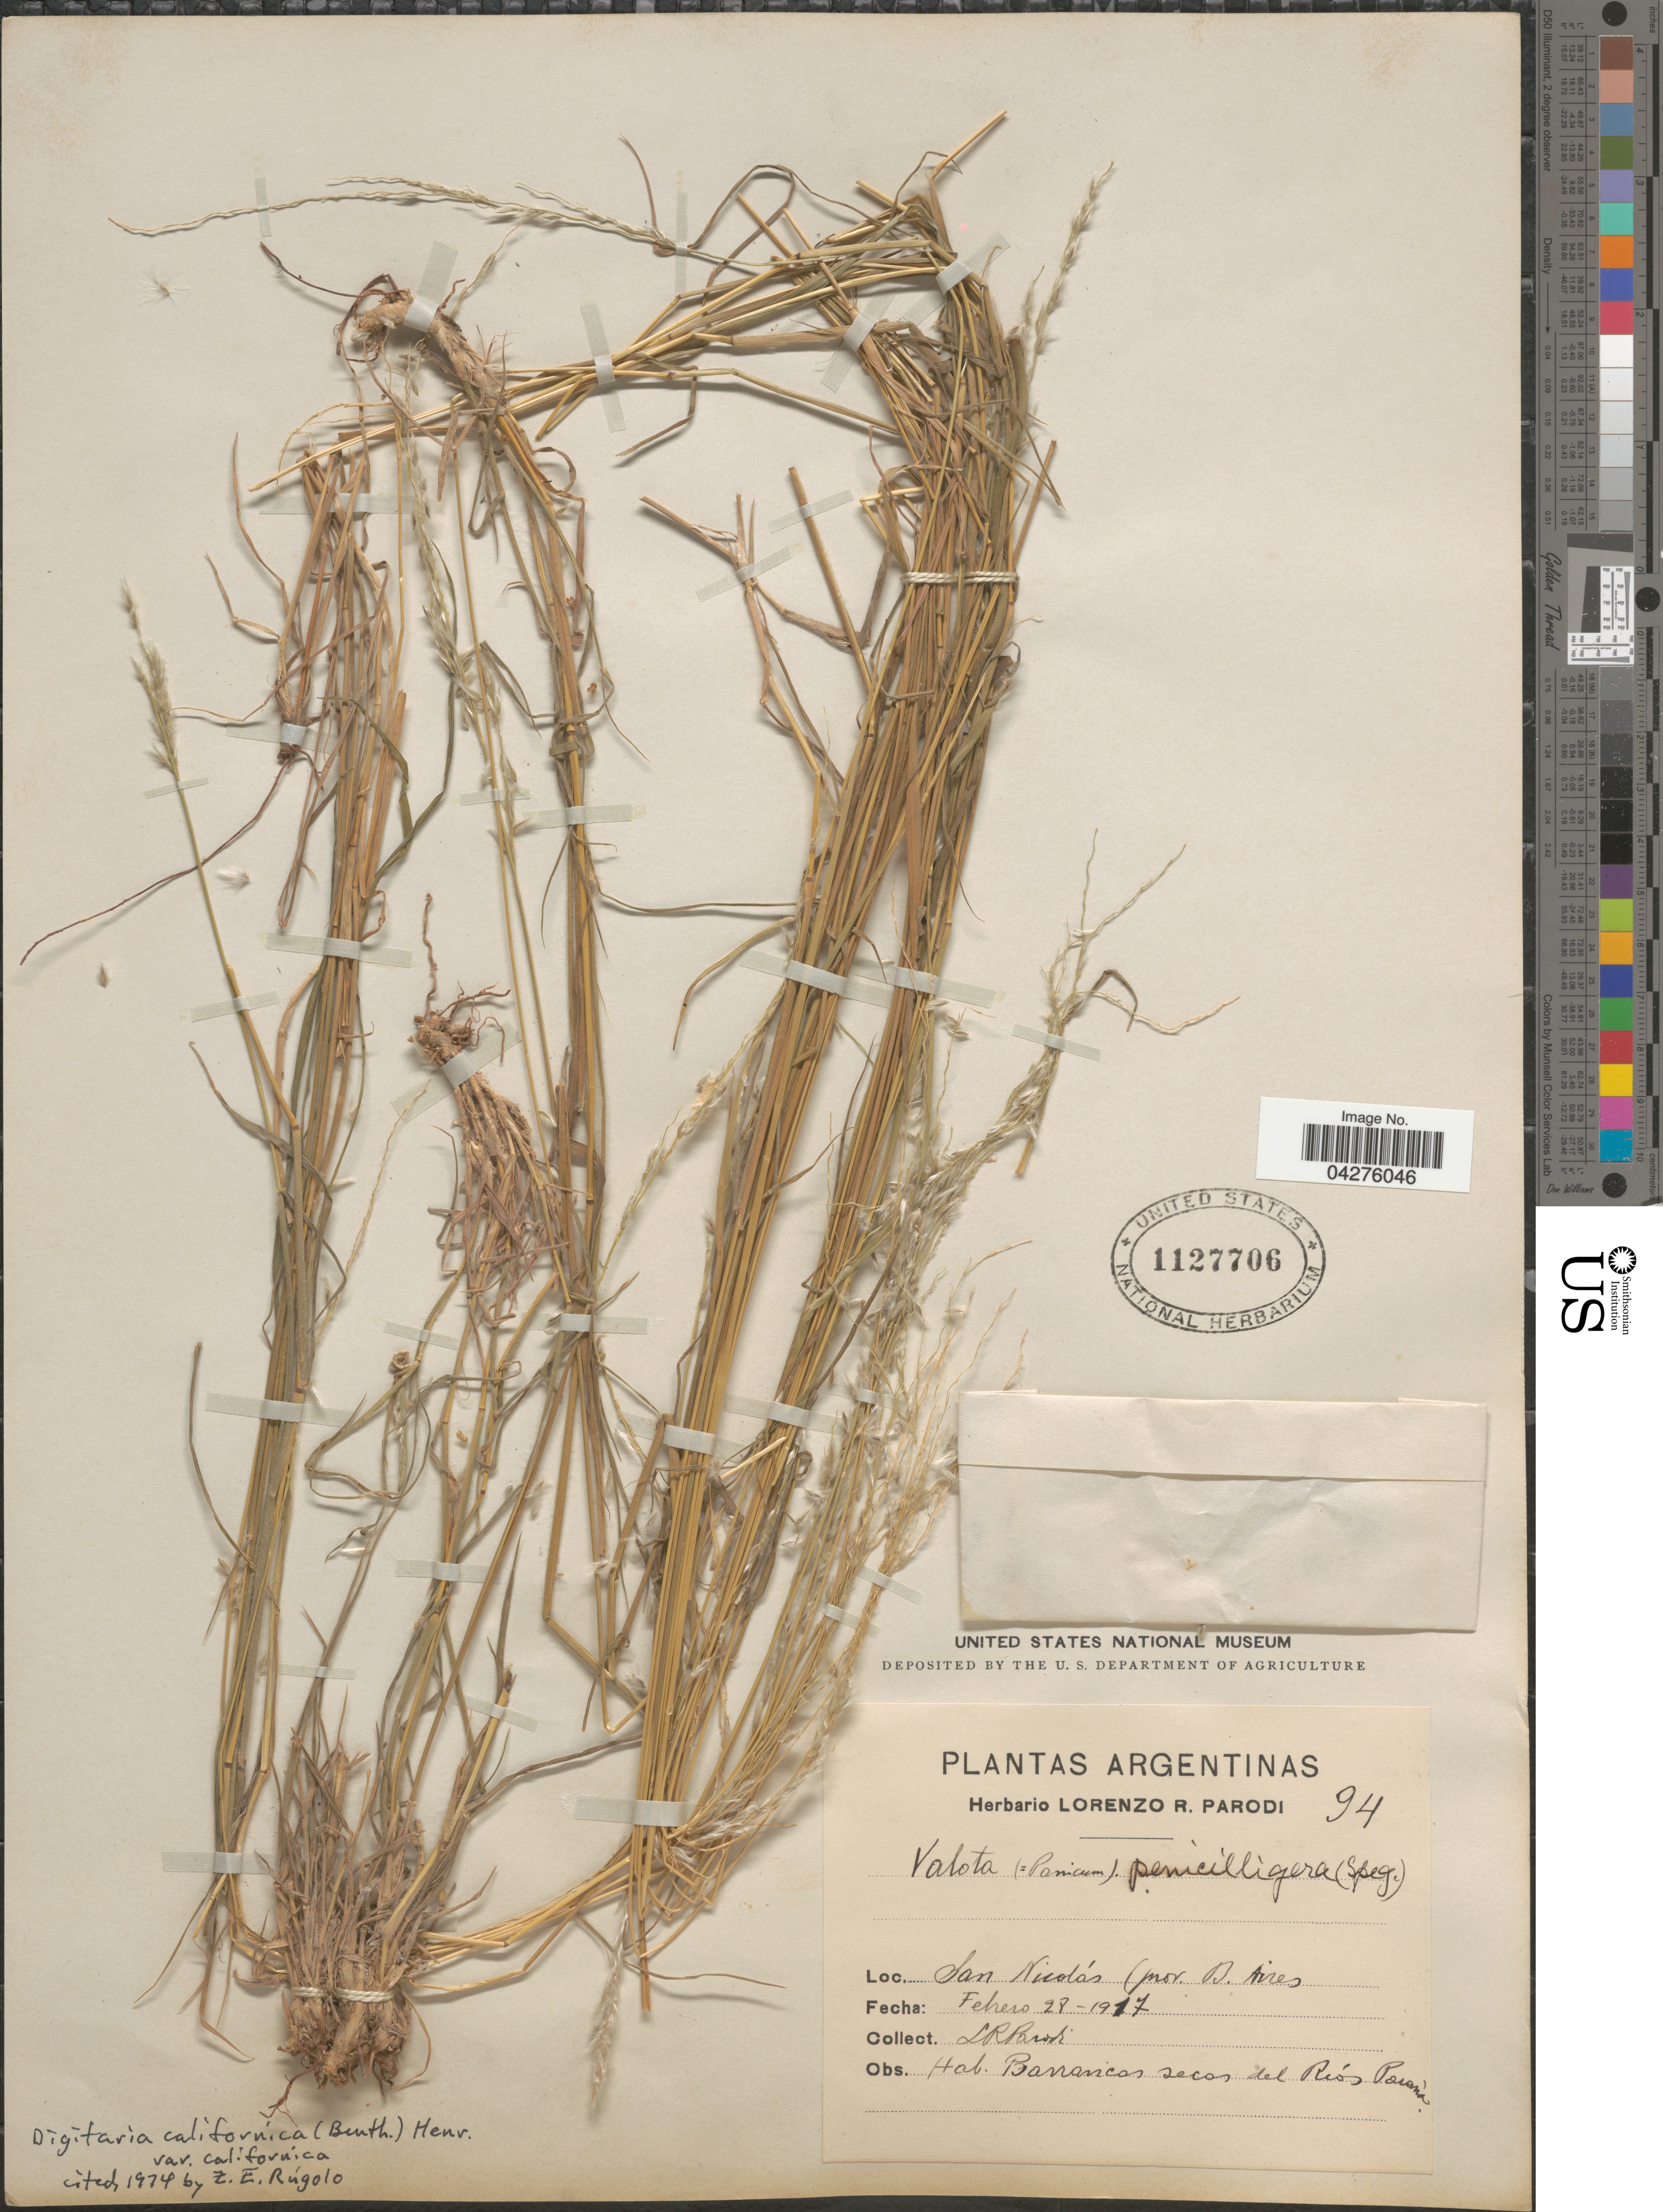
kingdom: Plantae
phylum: Tracheophyta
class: Liliopsida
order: Poales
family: Poaceae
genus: Digitaria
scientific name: Digitaria californica var. californica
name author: (Benth.) Henr.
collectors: L. R. Parodi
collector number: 94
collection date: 1917-02-28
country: Argentina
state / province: Buenos Aires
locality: San Nicolás. Barrancas secos del Riós Paraná.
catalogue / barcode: US 1127706